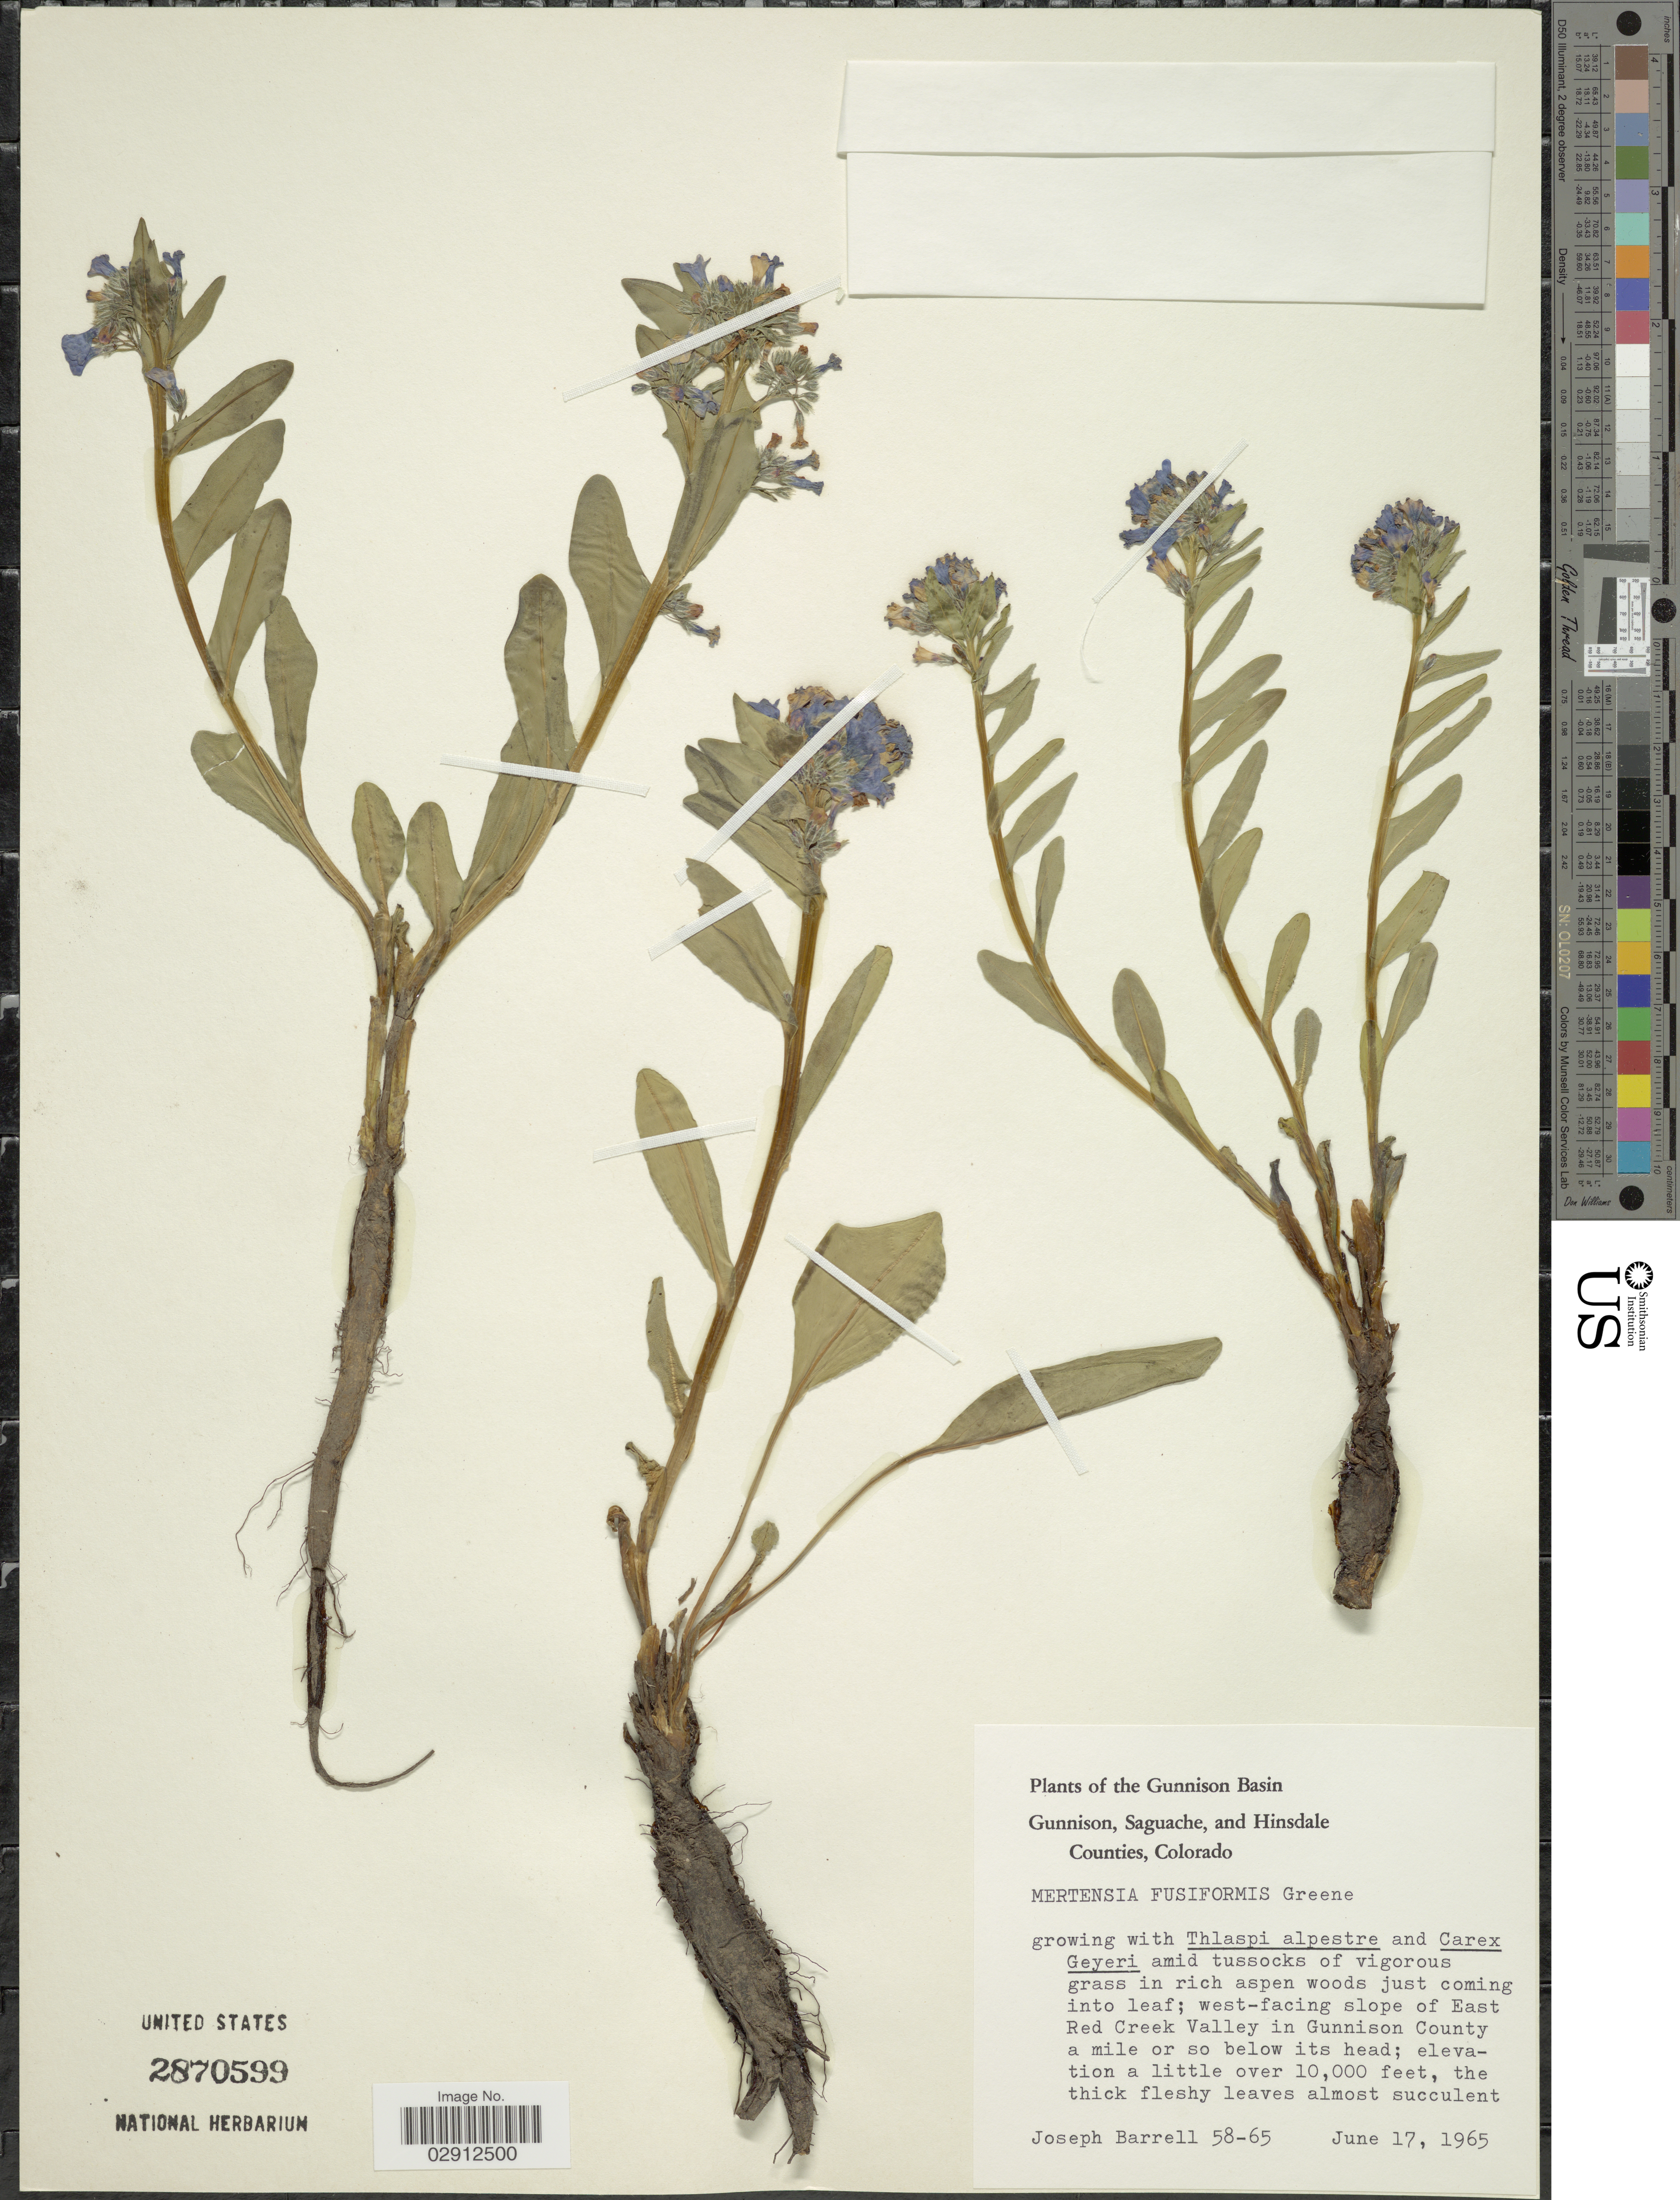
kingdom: Plantae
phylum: Tracheophyta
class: Magnoliopsida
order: Boraginales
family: Boraginaceae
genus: Mertensia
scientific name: Mertensia fusiformis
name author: Greene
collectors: J. Barrell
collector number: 58-65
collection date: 1965-06-17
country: United States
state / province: Colorado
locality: The Gunnison Basin, Gunnison, Saguache, and Hinsdale Counties, Colorado, west-facing slope of East Red Creek Valley in Gunnison County a mile or so below its head.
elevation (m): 3048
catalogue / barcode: US 2870599